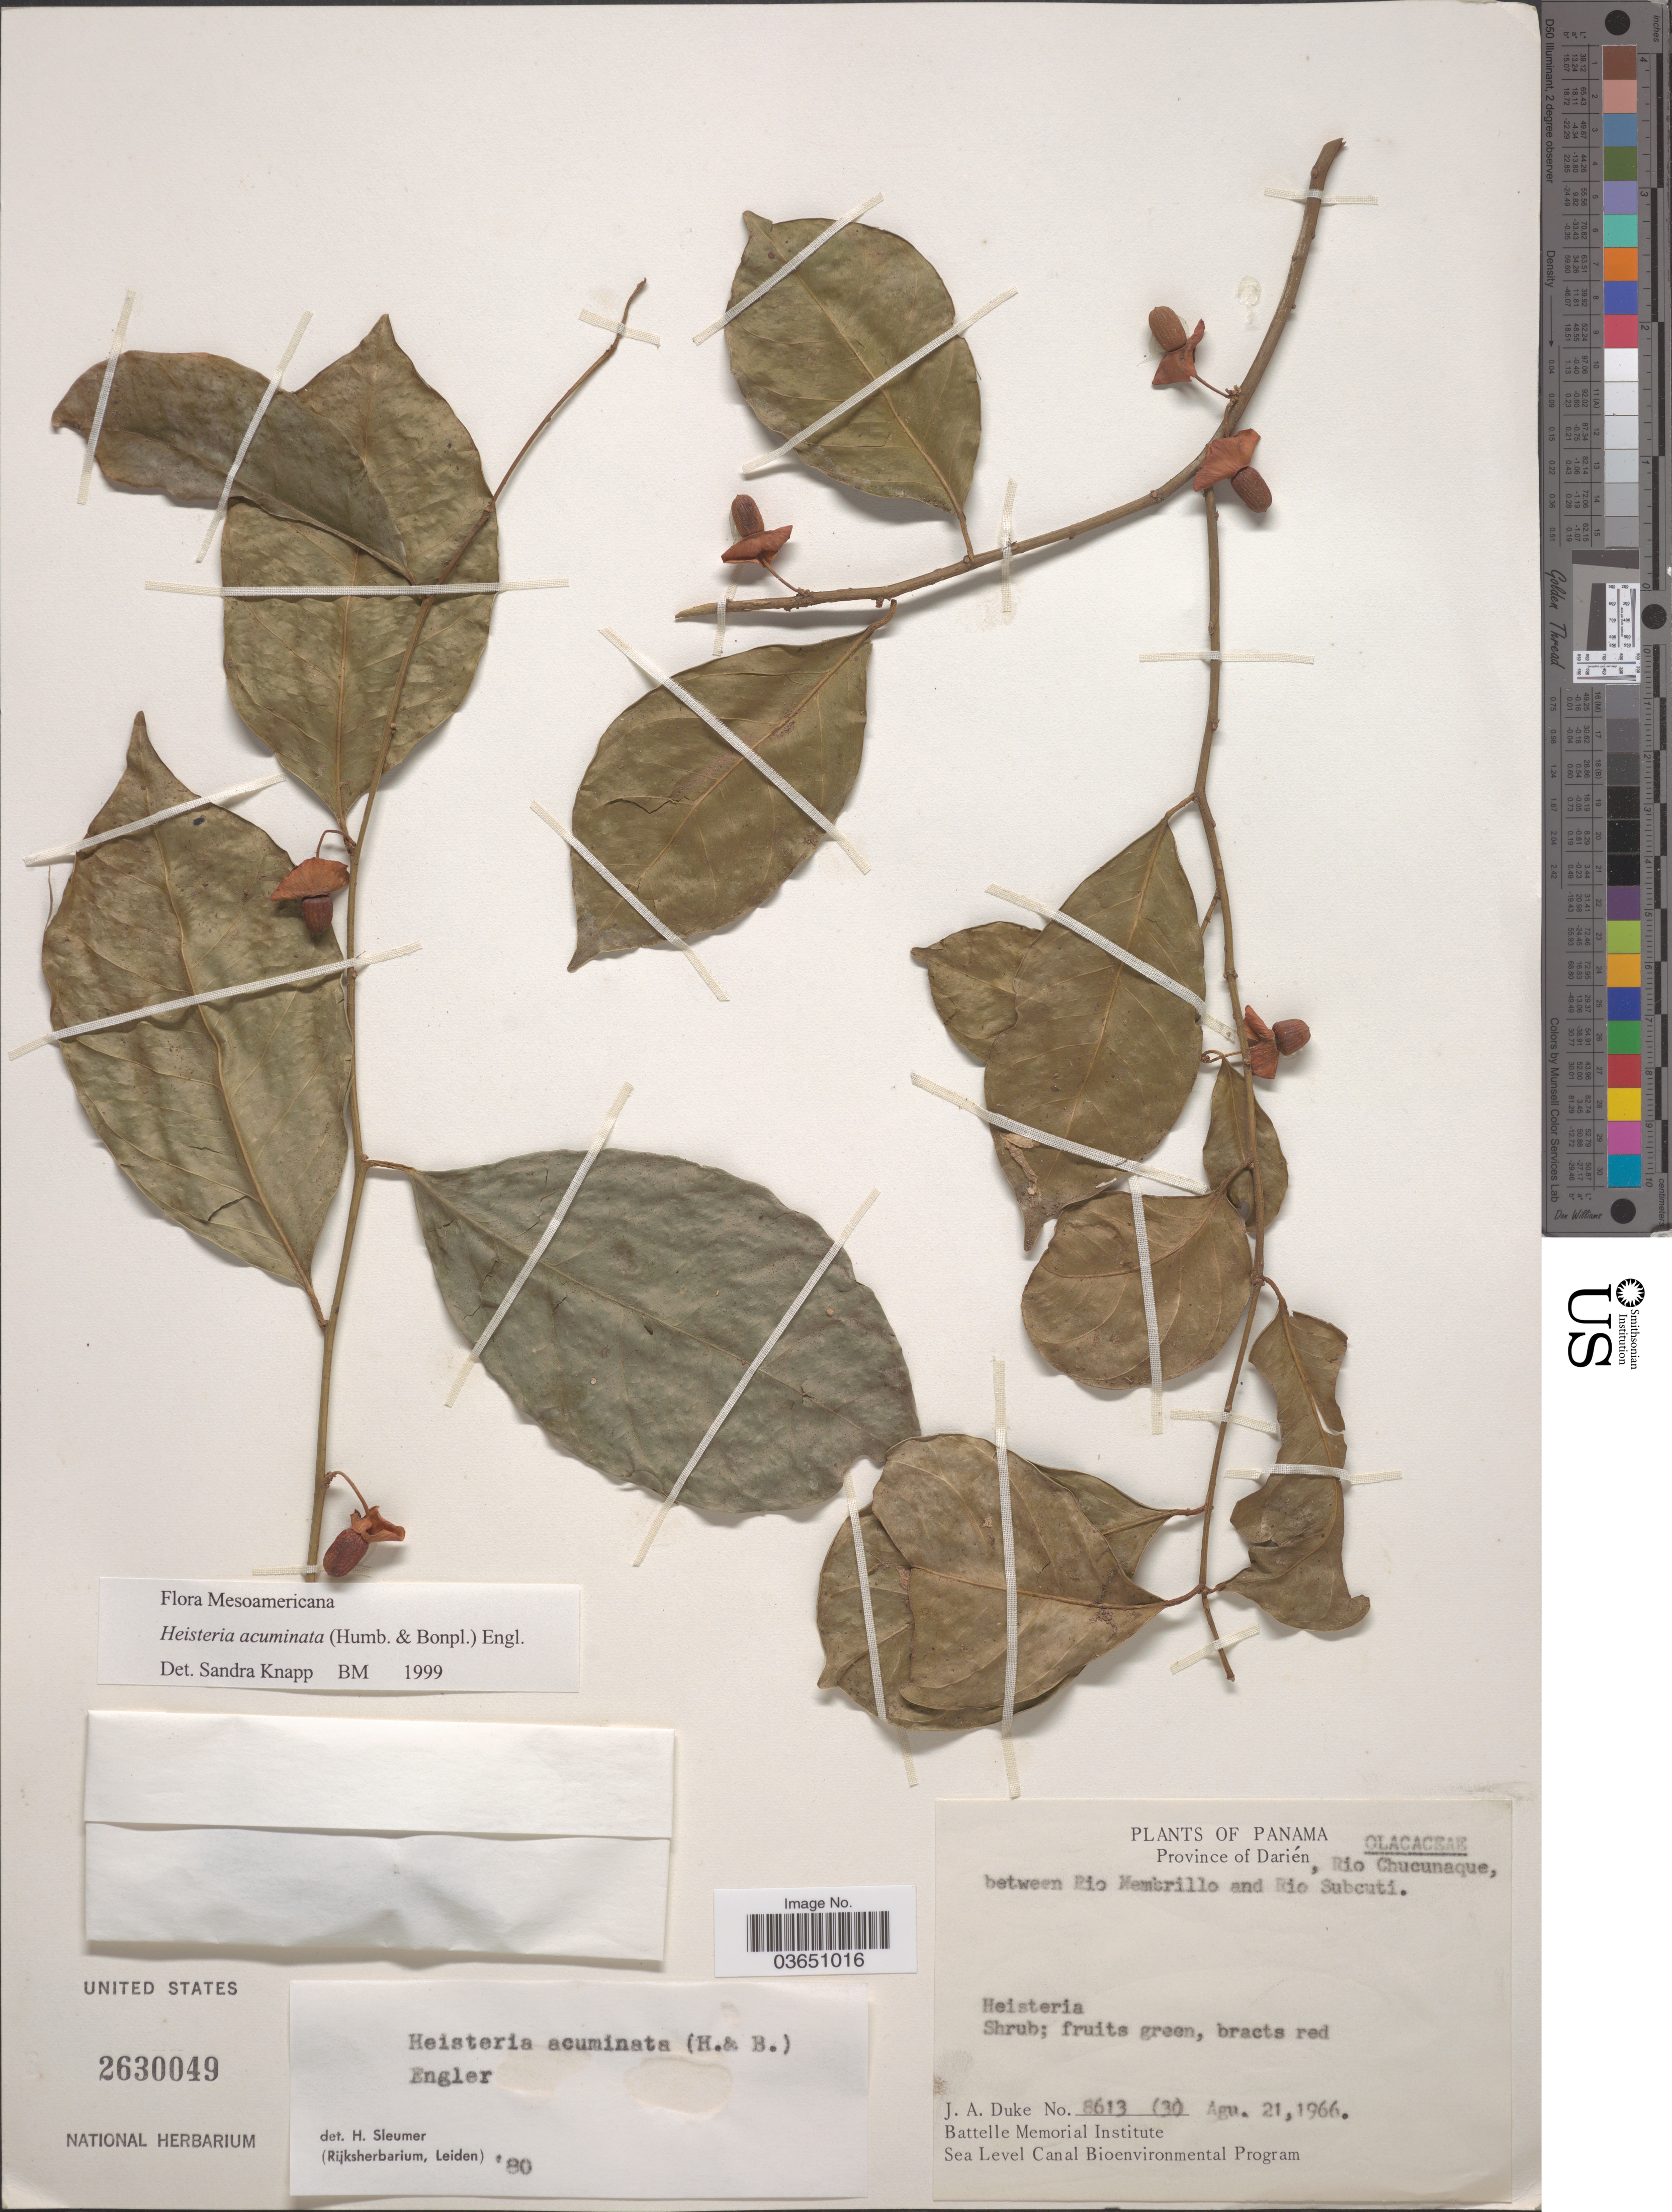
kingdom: Plantae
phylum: Tracheophyta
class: Magnoliopsida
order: Santalales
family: Erythropalaceae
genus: Heisteria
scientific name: Heisteria acuminata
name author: (Humb. & Bonpl.) Engl.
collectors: J. A. Duke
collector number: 8613 (30)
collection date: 1966-08-21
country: Panama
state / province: Darién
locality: Rio Chucunaque, between Rio Membrillo and Rio Subcuti.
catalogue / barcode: US 2630049